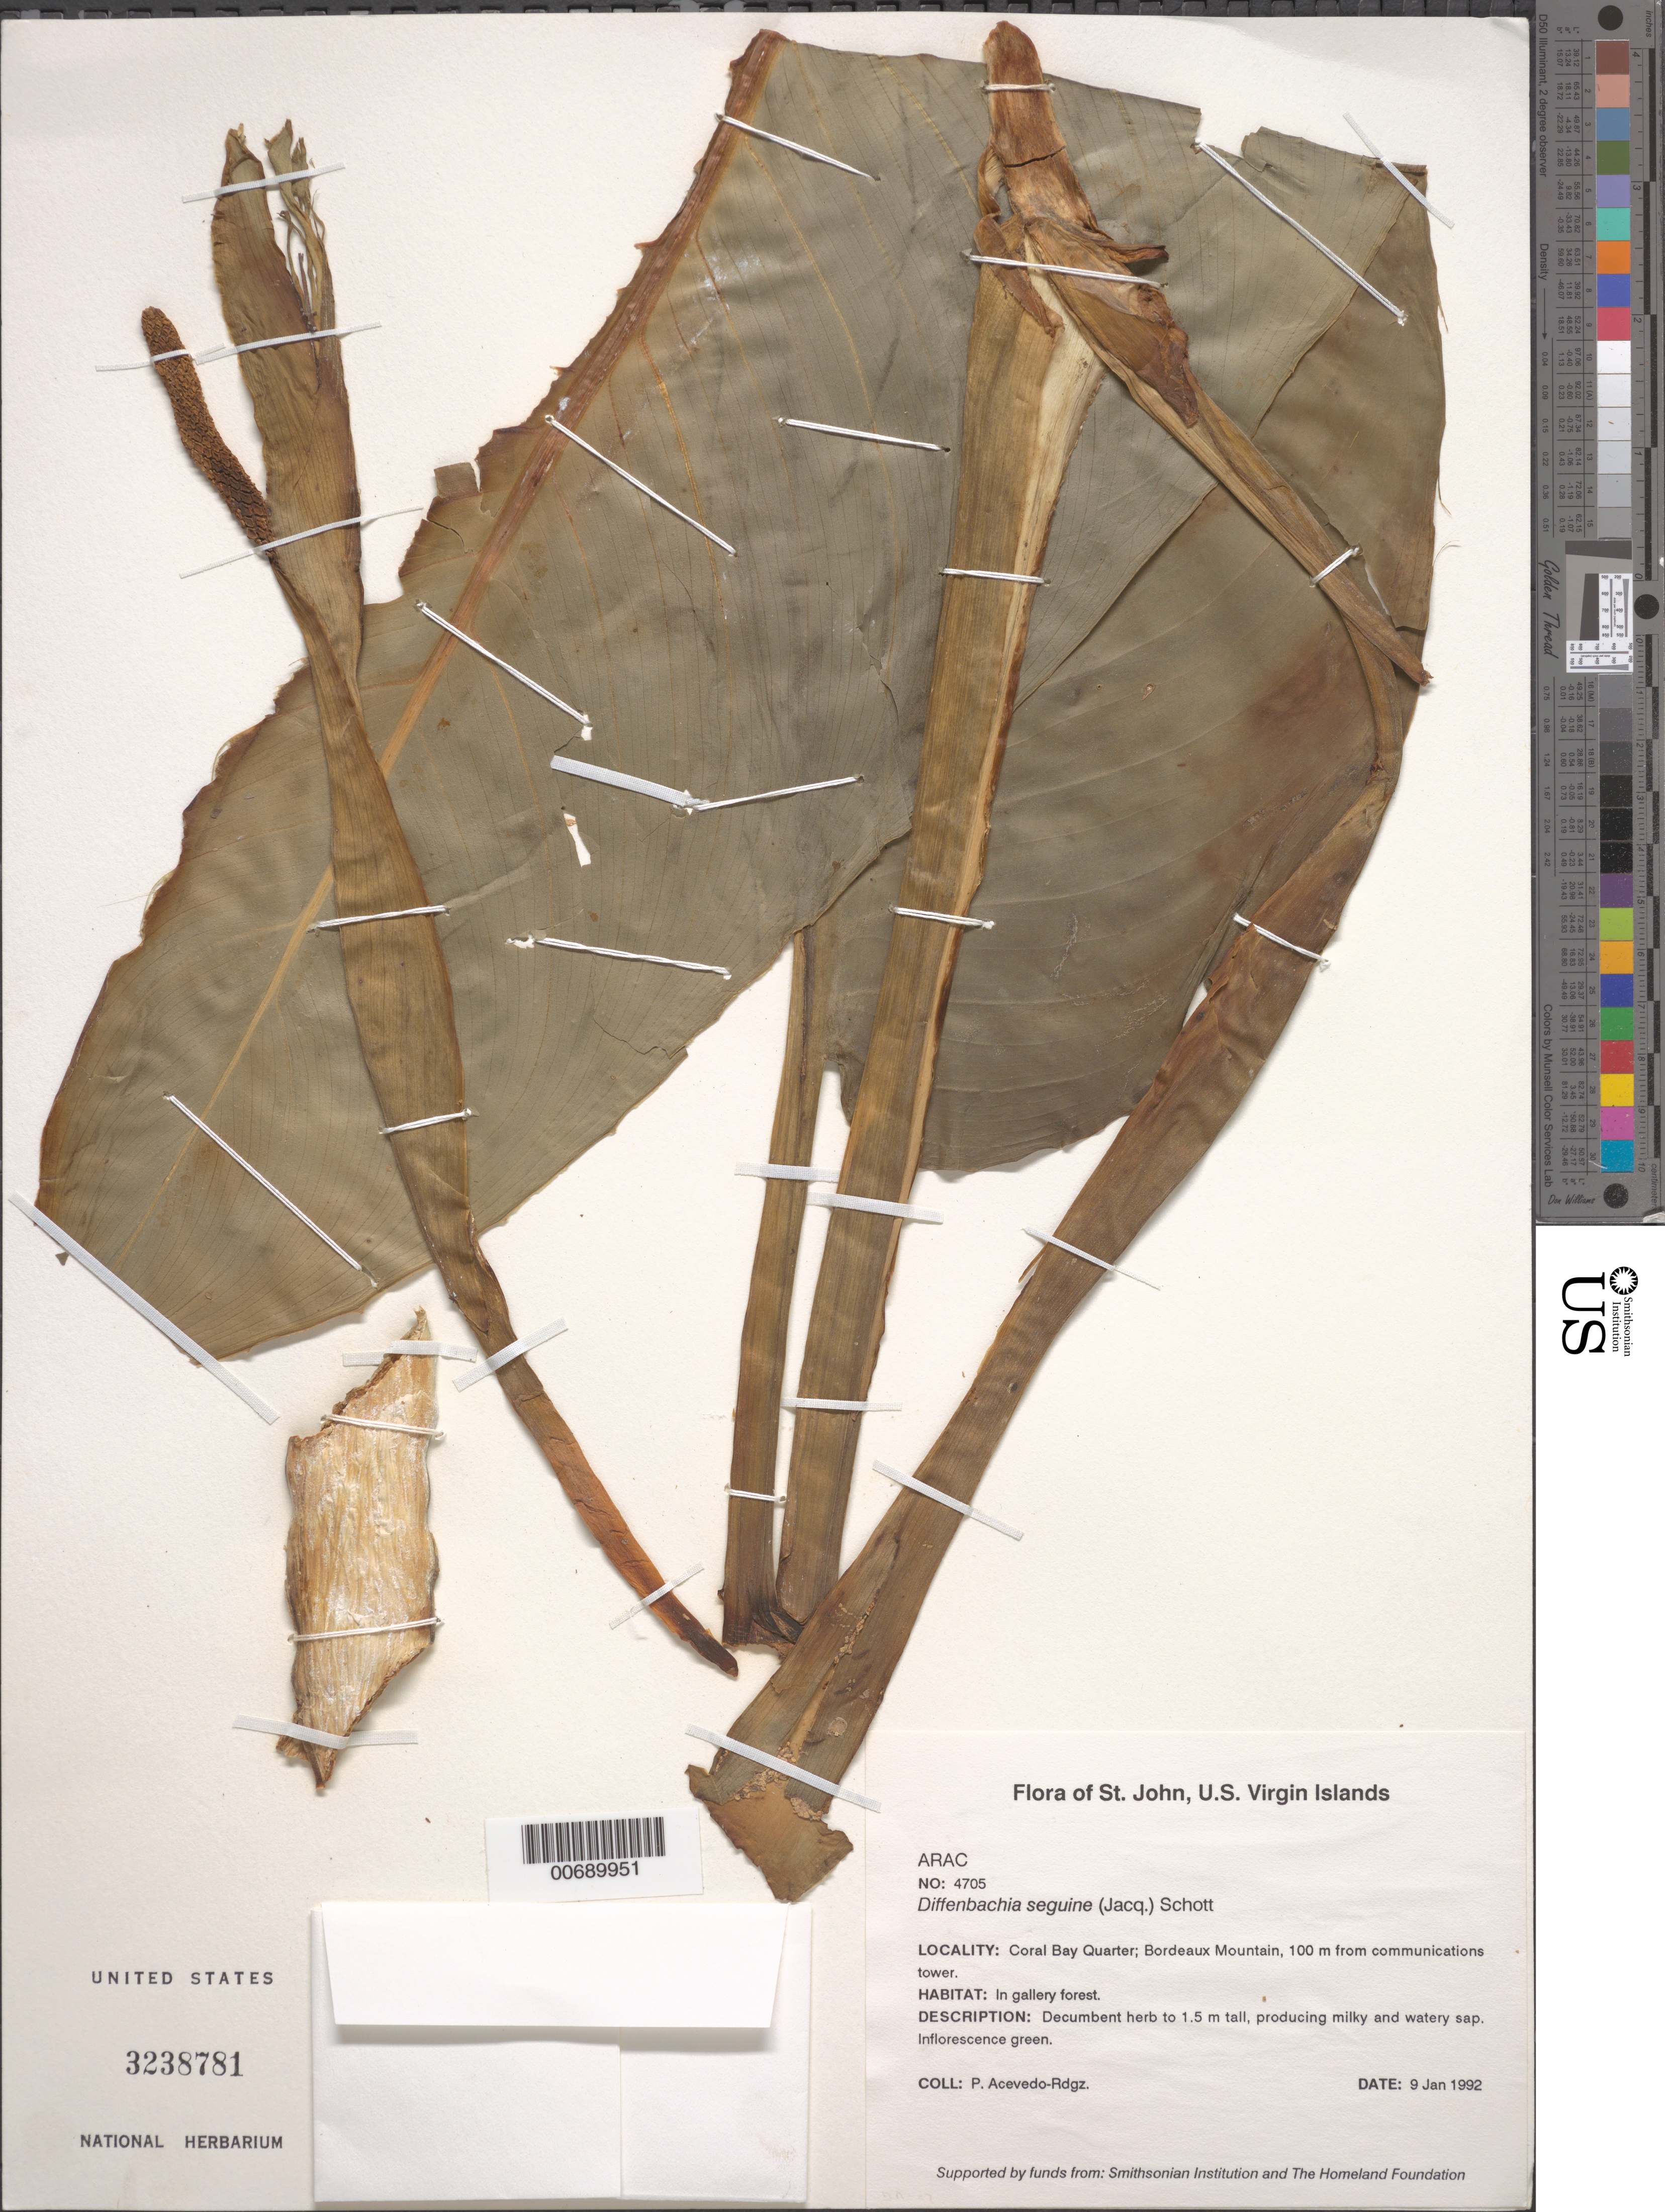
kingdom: Plantae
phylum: Tracheophyta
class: Liliopsida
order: Alismatales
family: Araceae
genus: Dieffenbachia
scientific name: Dieffenbachia seguine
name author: (Jacq.) Schott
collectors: P. Acevedo-Rodr.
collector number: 4705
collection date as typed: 09 Jan 1992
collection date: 1992-01-09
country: U.S. Virgin Islands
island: St. John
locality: Coral Bay Quarter; Bordeaux Mountain, 100 m from communications tower.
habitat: In gallery forest.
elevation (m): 300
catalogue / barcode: US 3238781